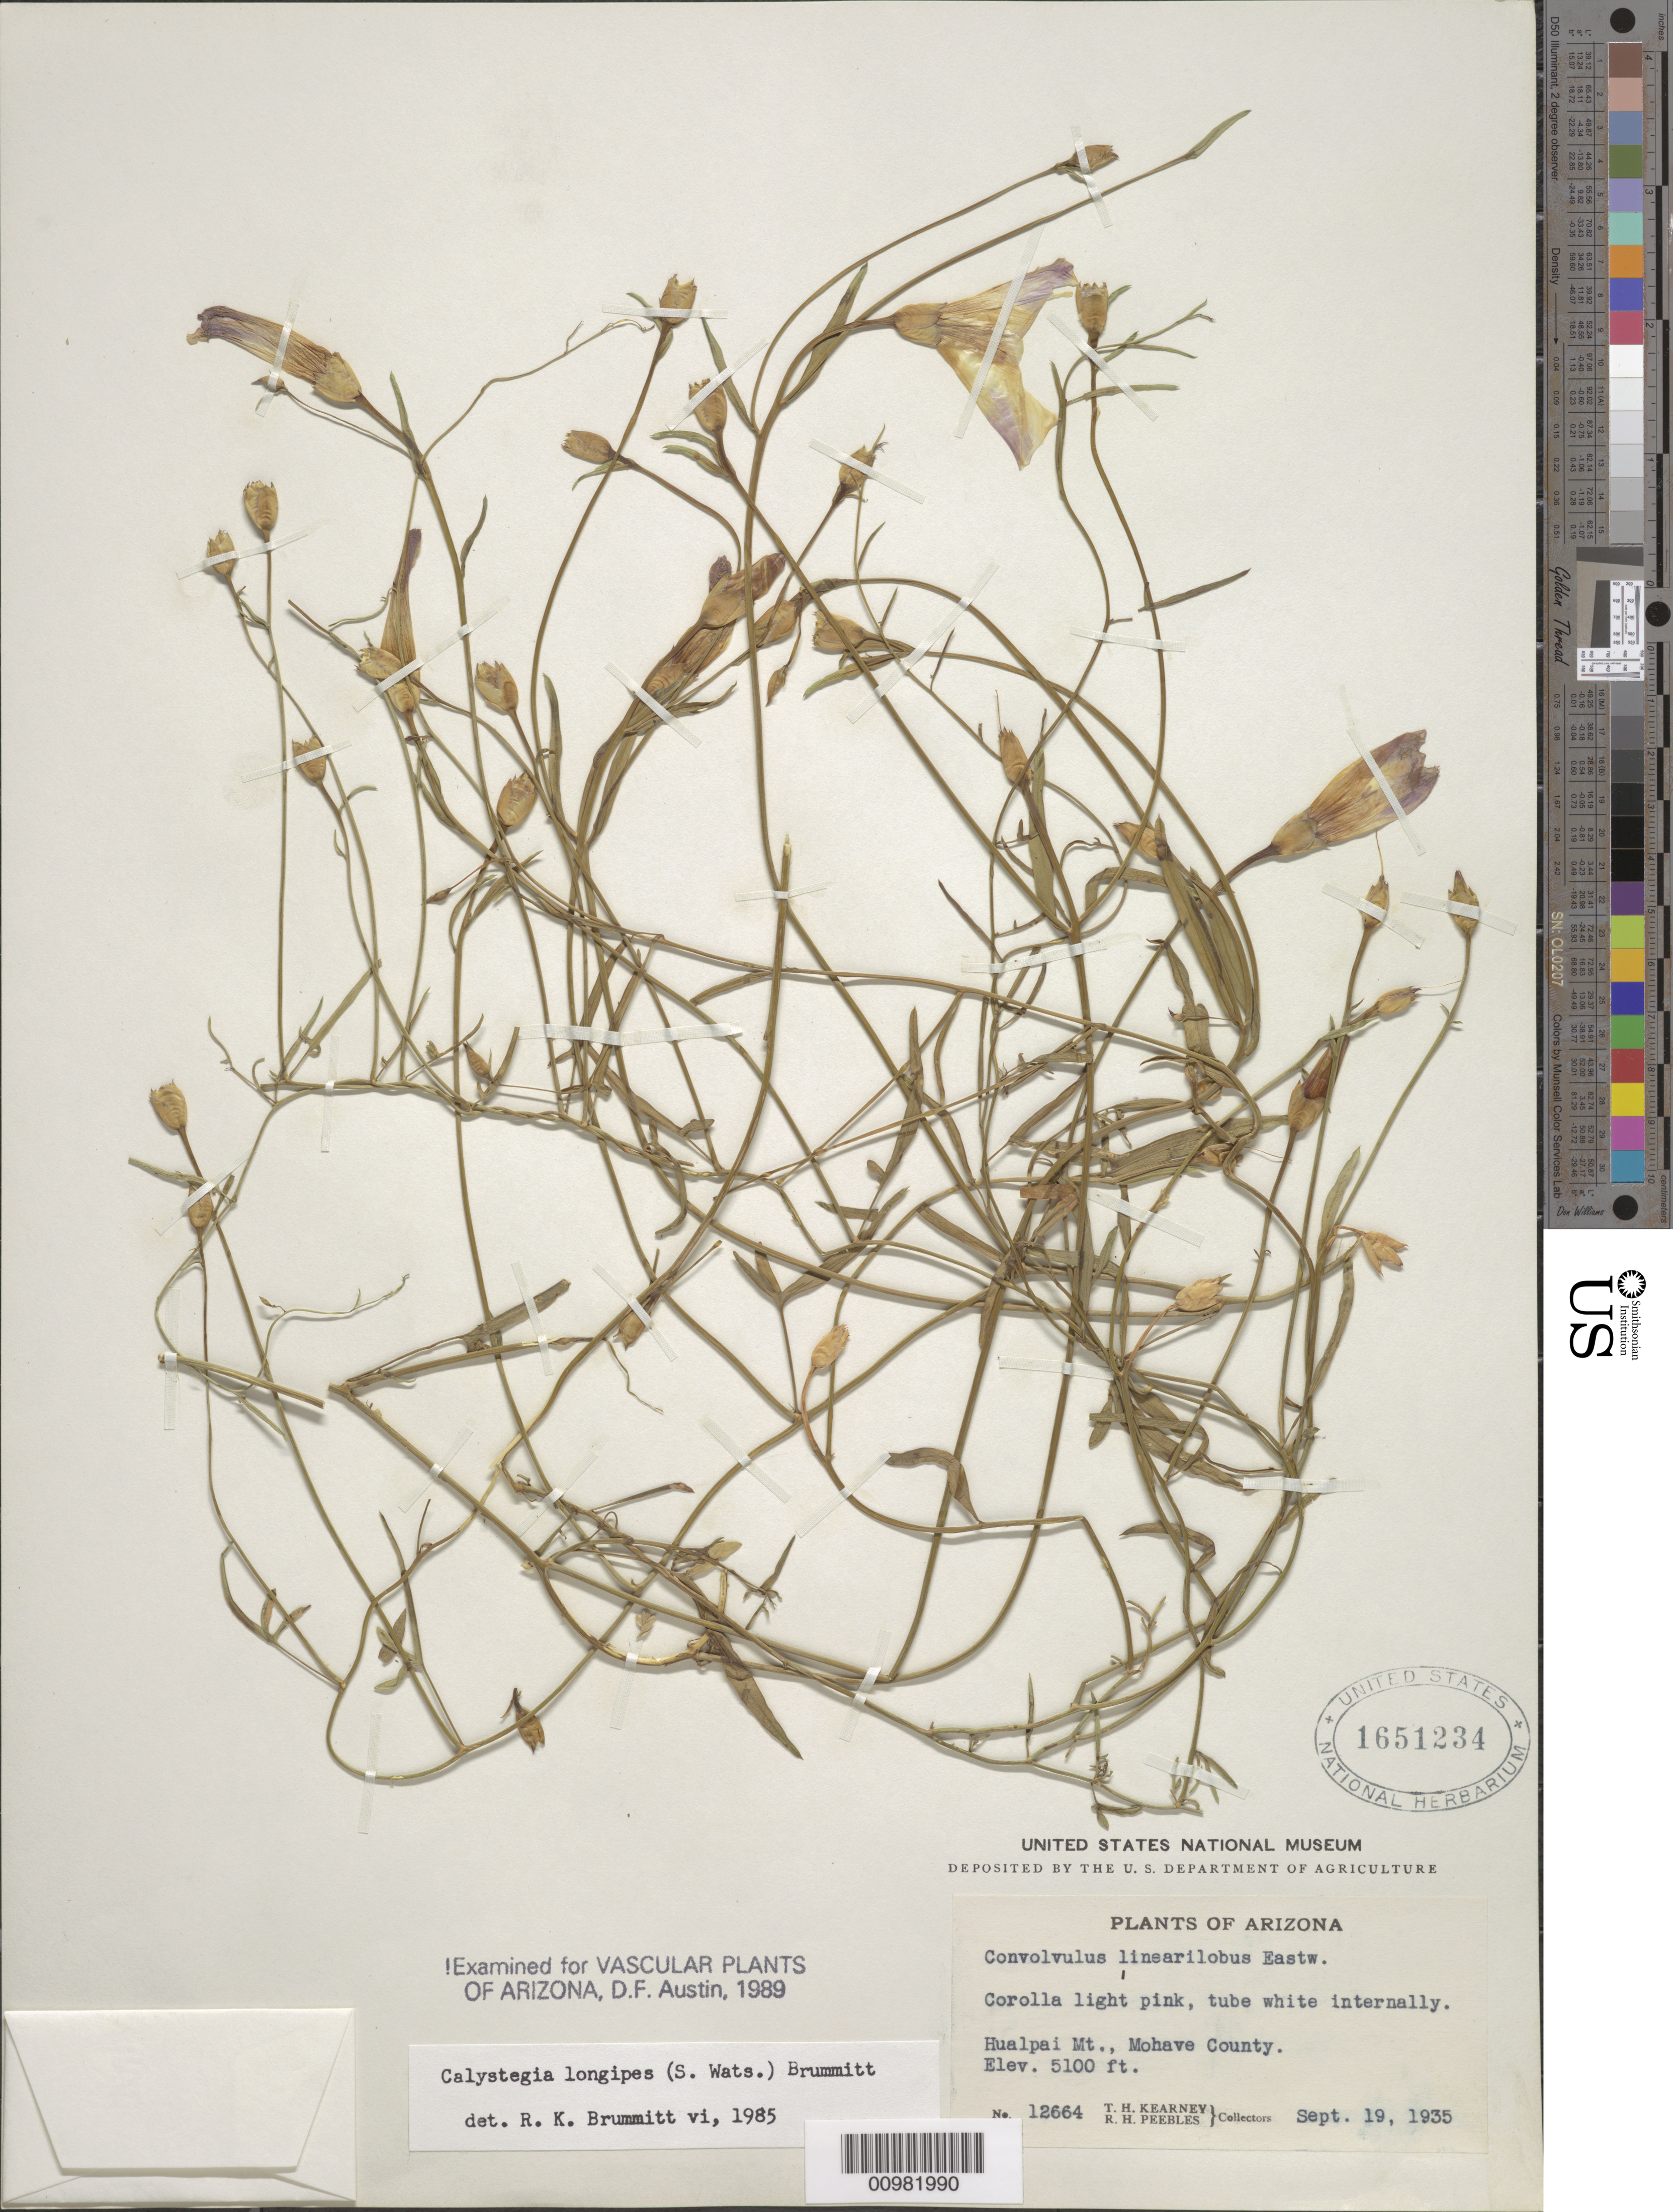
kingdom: Plantae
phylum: Tracheophyta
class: Magnoliopsida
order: Solanales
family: Convolvulaceae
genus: Calystegia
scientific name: Calystegia longipes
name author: (S. Watson) Brummitt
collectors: T. H. Kearney & R. H. Peebles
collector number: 12664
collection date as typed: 19 Sep 1935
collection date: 1935-09-19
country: United States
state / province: Arizona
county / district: Mohave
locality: Hualpai Mt.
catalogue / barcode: US 1651234